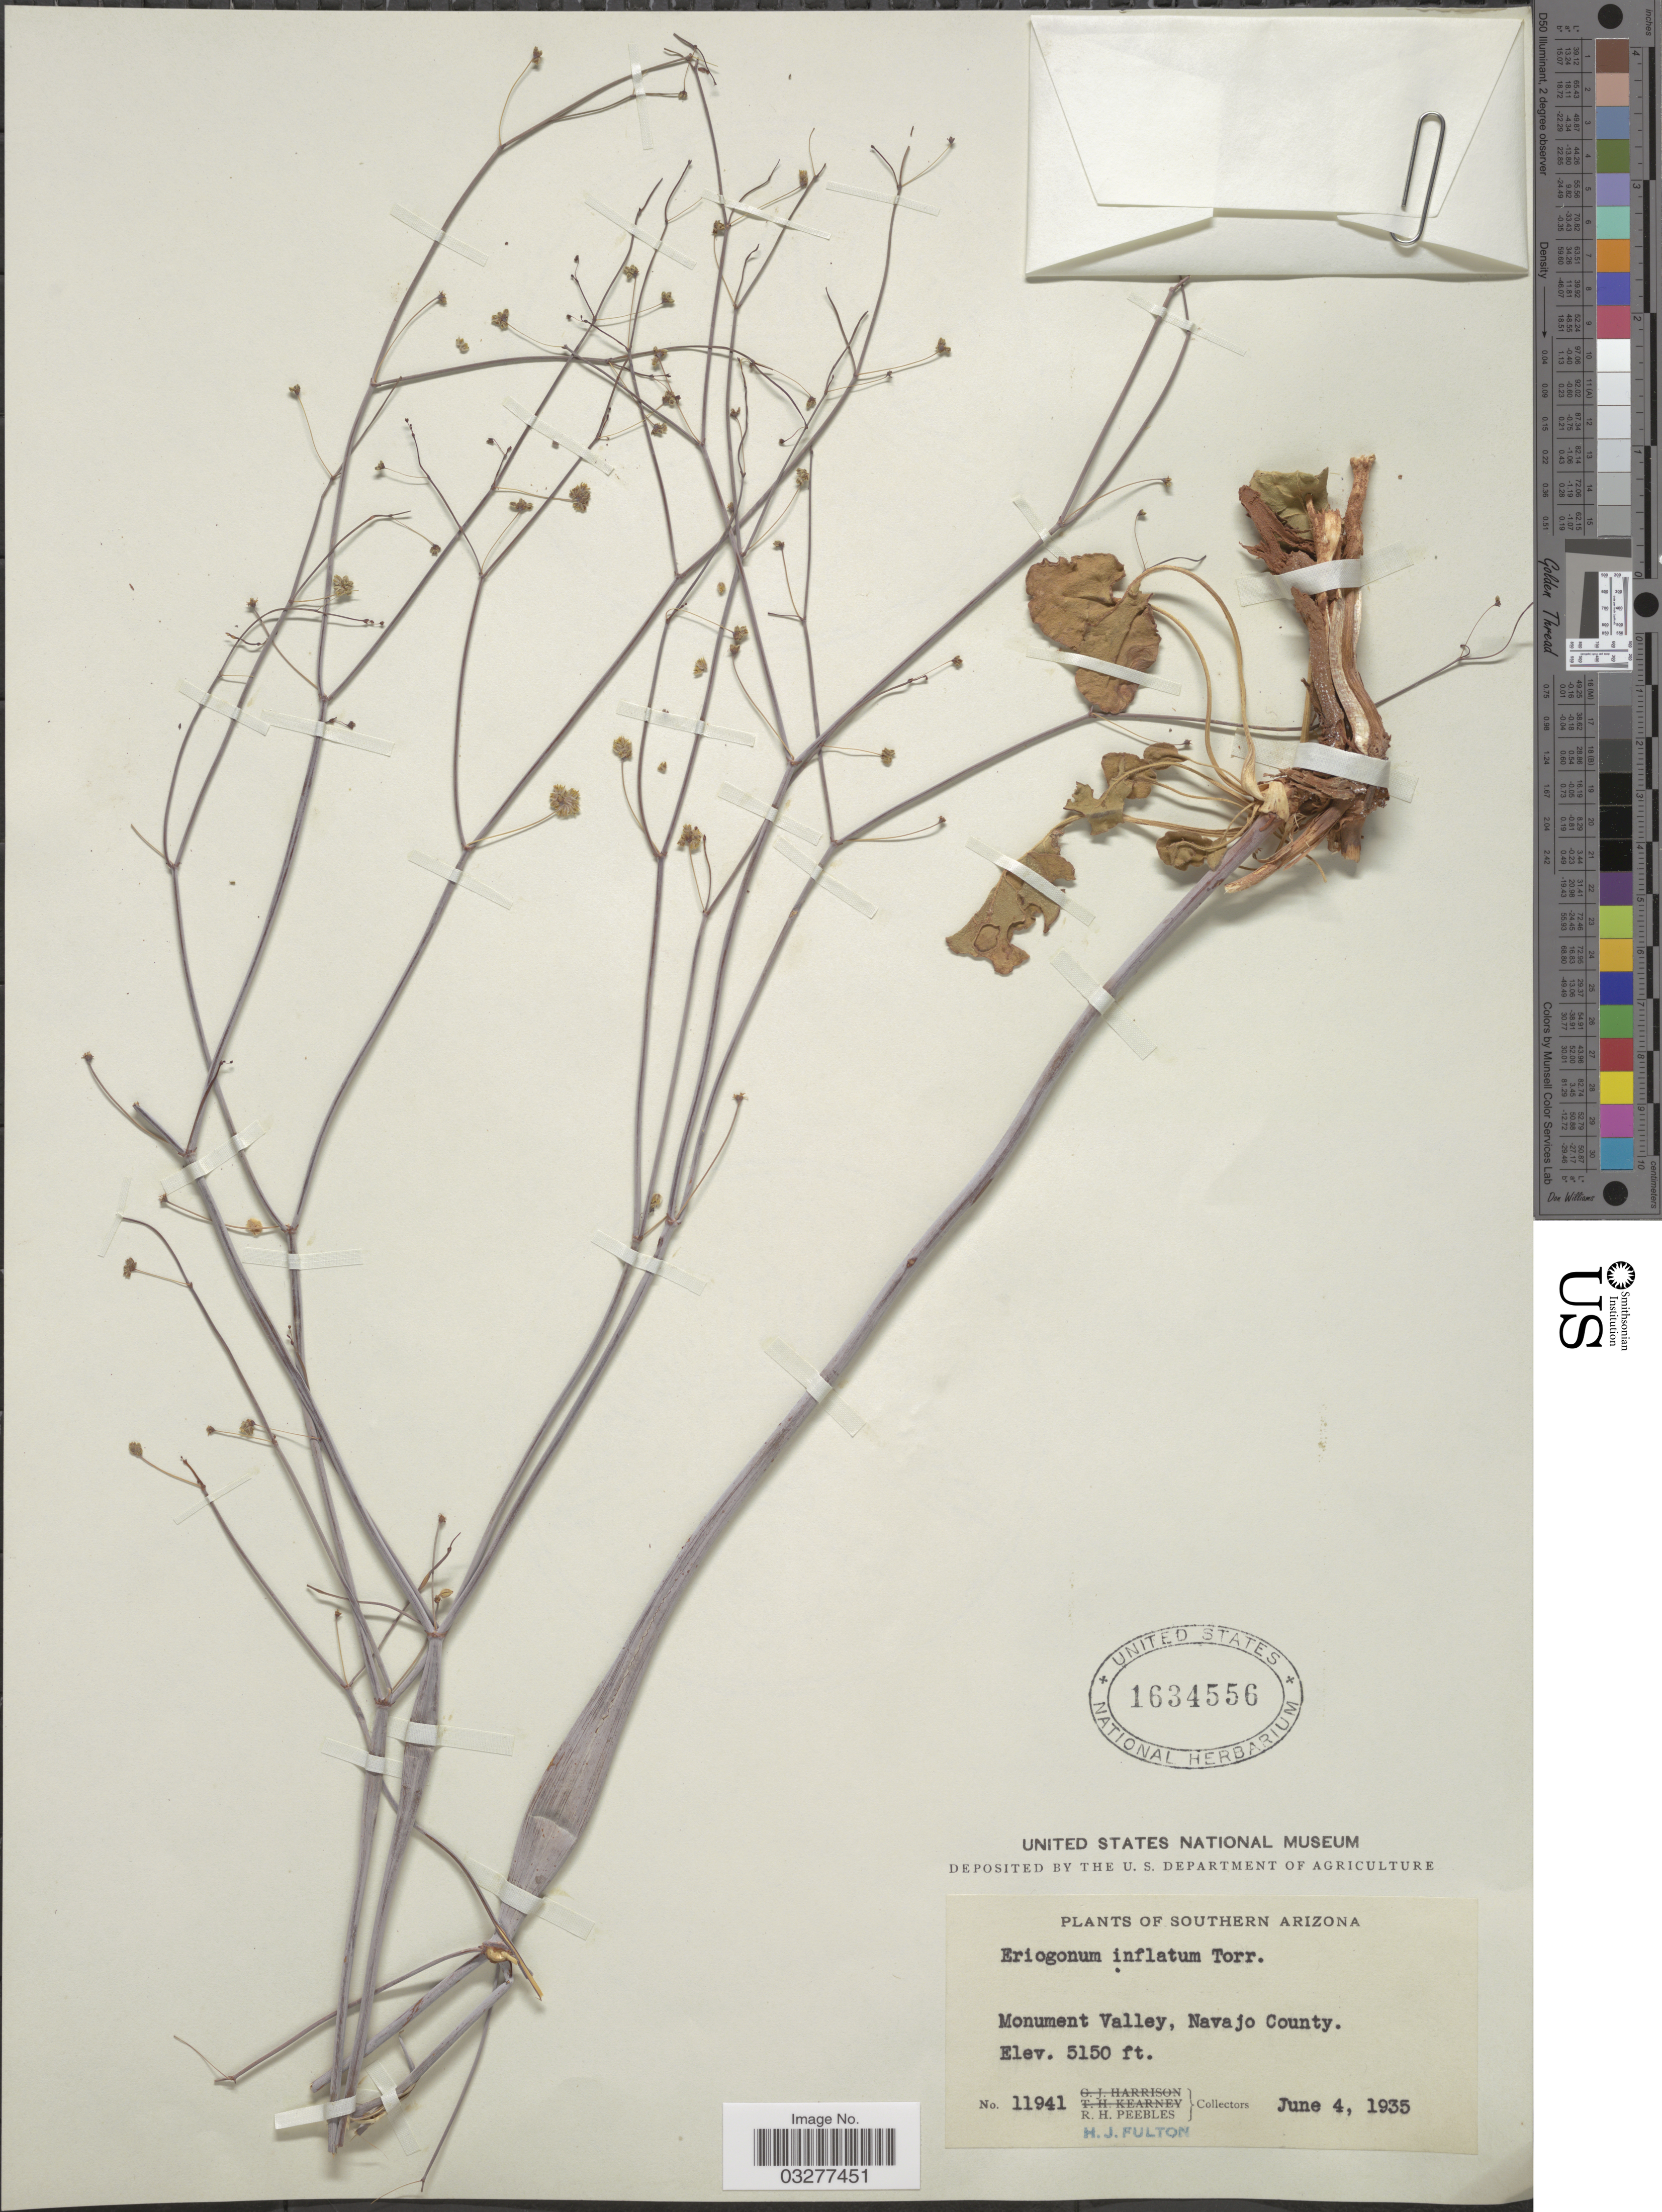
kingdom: Plantae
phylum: Tracheophyta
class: Magnoliopsida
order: Caryophyllales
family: Polygonaceae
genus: Eriogonum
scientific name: Eriogonum inflatum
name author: Torr. & Frém.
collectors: R. H. Peebles & H. Fulton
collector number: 11941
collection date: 1935-06-04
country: United States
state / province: Arizona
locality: Southern Arizona. Monument Valley, Navajo County.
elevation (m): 1570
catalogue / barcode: US 1634556